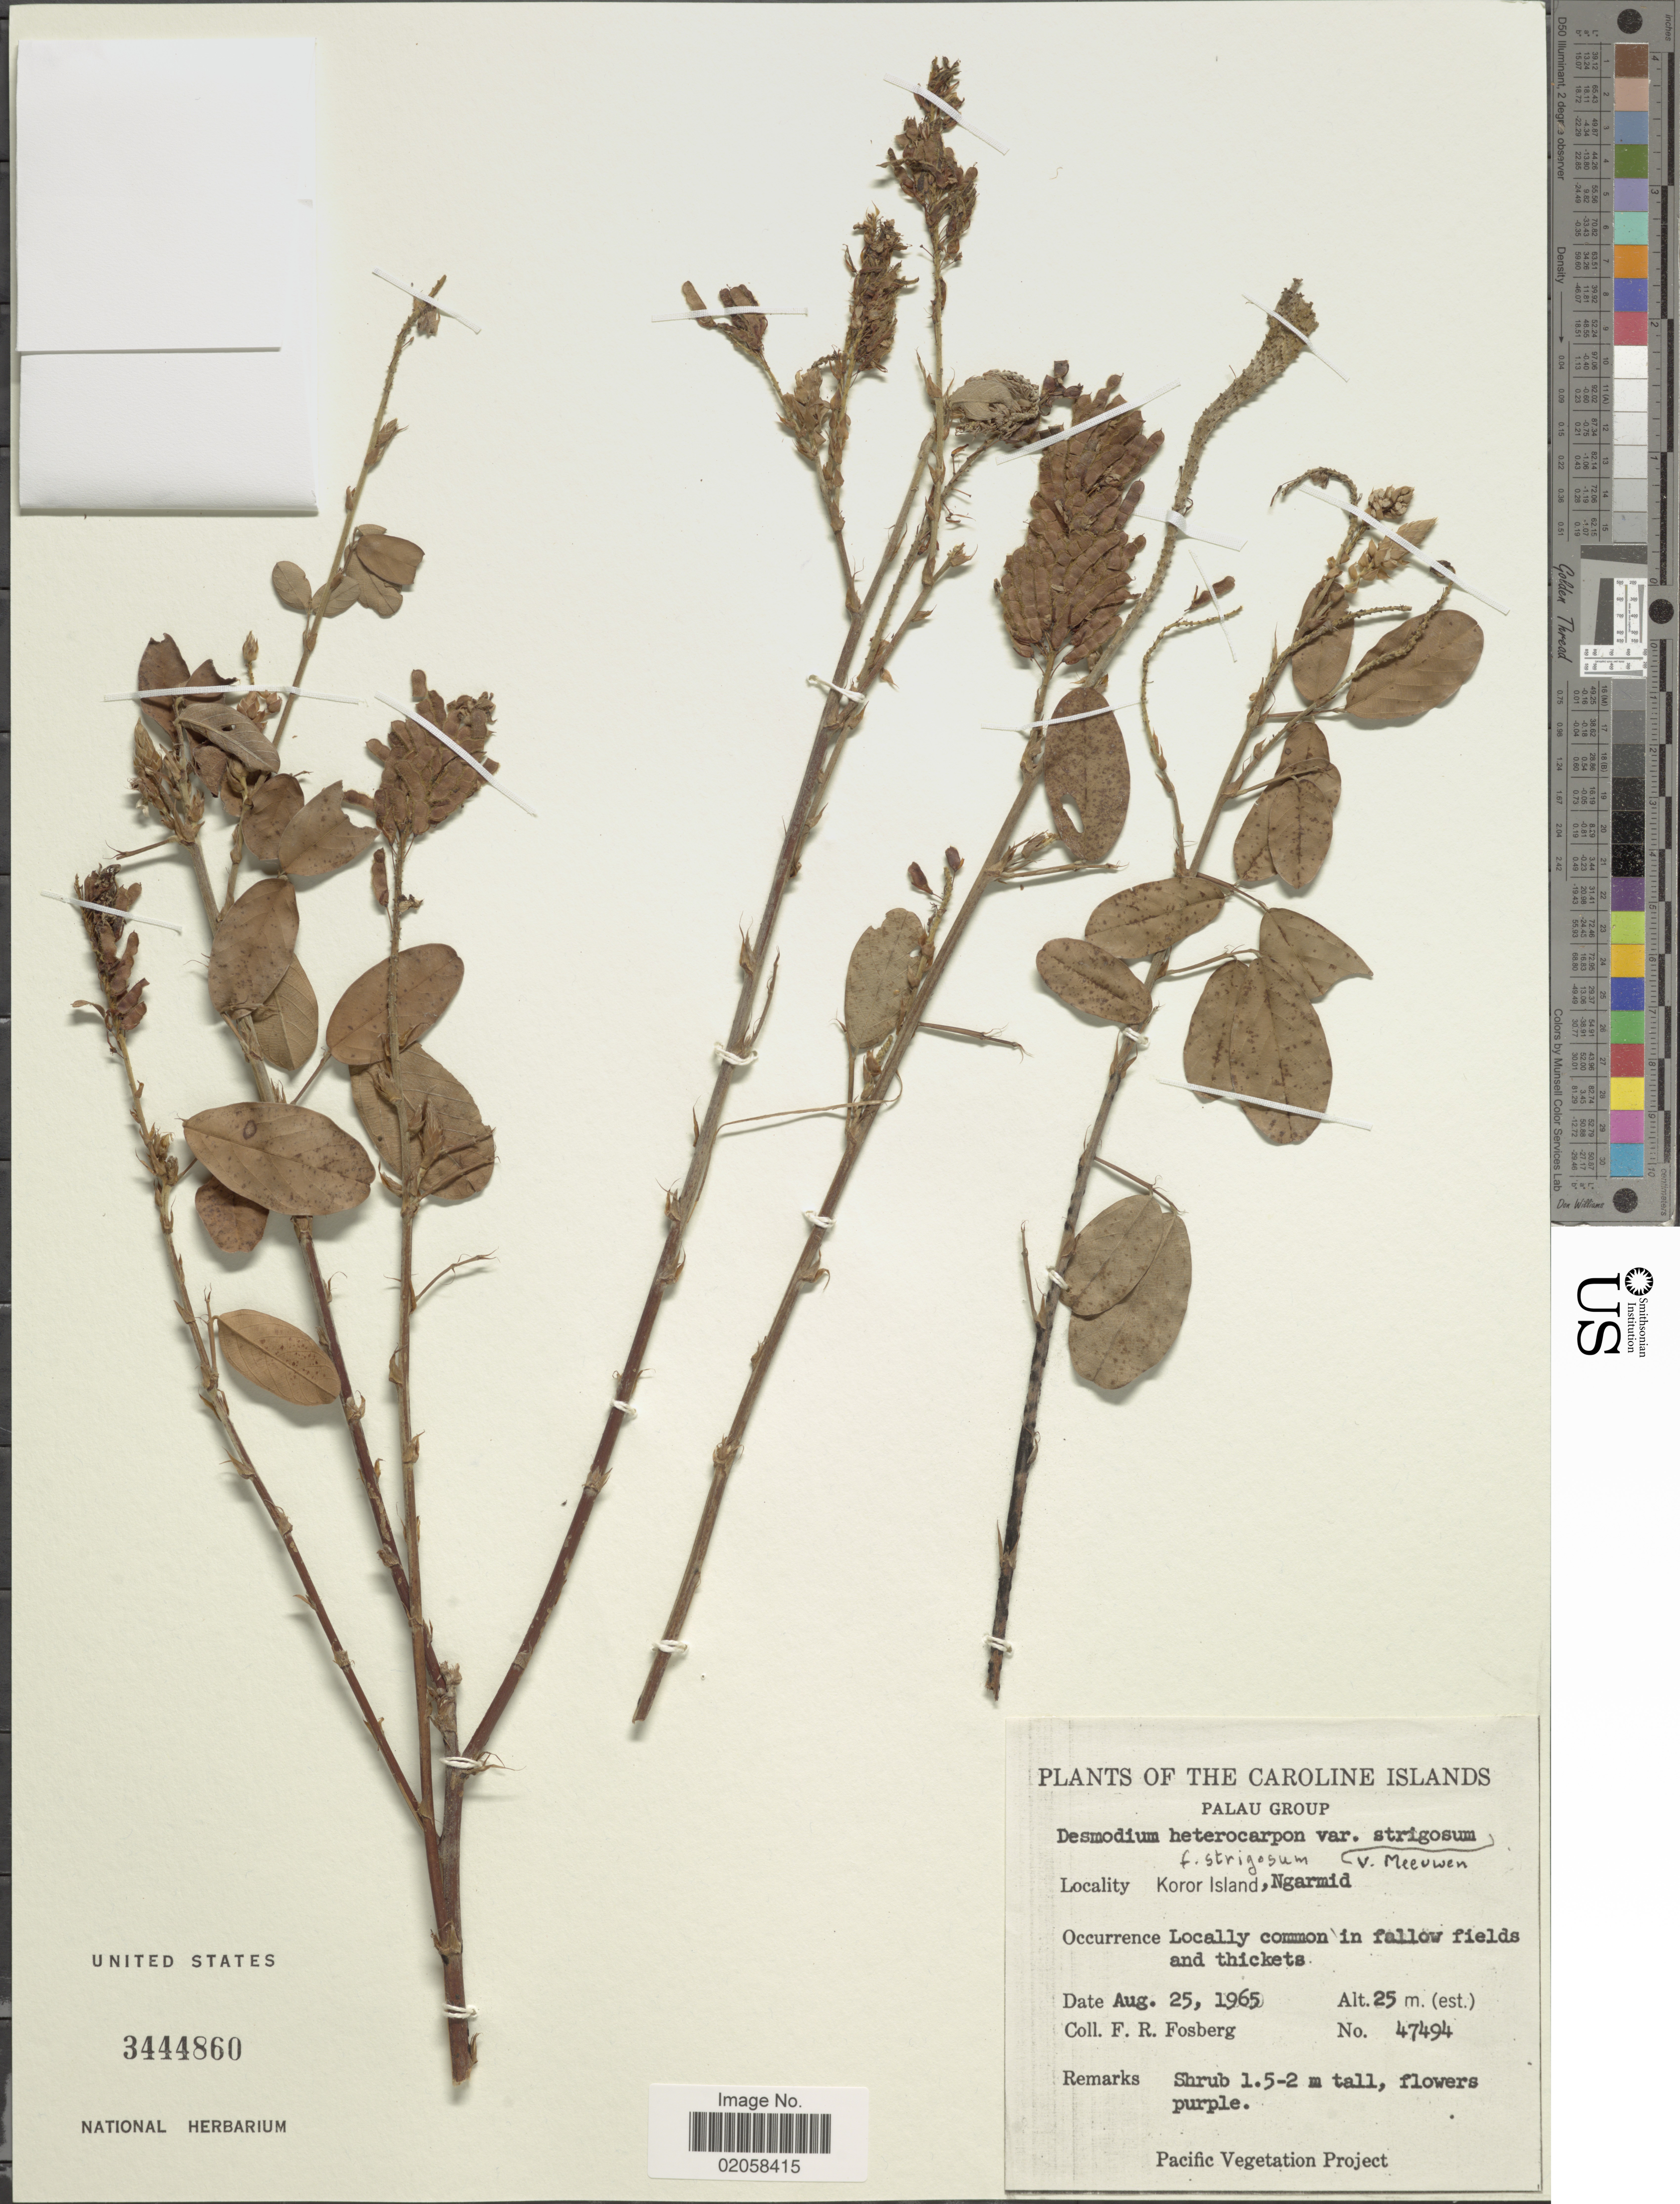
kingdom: Plantae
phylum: Tracheophyta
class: Magnoliopsida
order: Fabales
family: Fabaceae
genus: Grona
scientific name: Grona heterocarpos var. strigosa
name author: (Meeuwen) H. Ohashi & K. Ohashi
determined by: Strong, Mark T., (BOT), Smithsonian Institution - National Museum of Natural History (UNITED STATES)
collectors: F. R. Fosberg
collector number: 47494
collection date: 1965-08-25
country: Palau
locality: The Caroline Islands, Palau Group, Koror Island, Ngarmid, locally common in fallow fields and thickets.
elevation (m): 25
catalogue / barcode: US 3444860